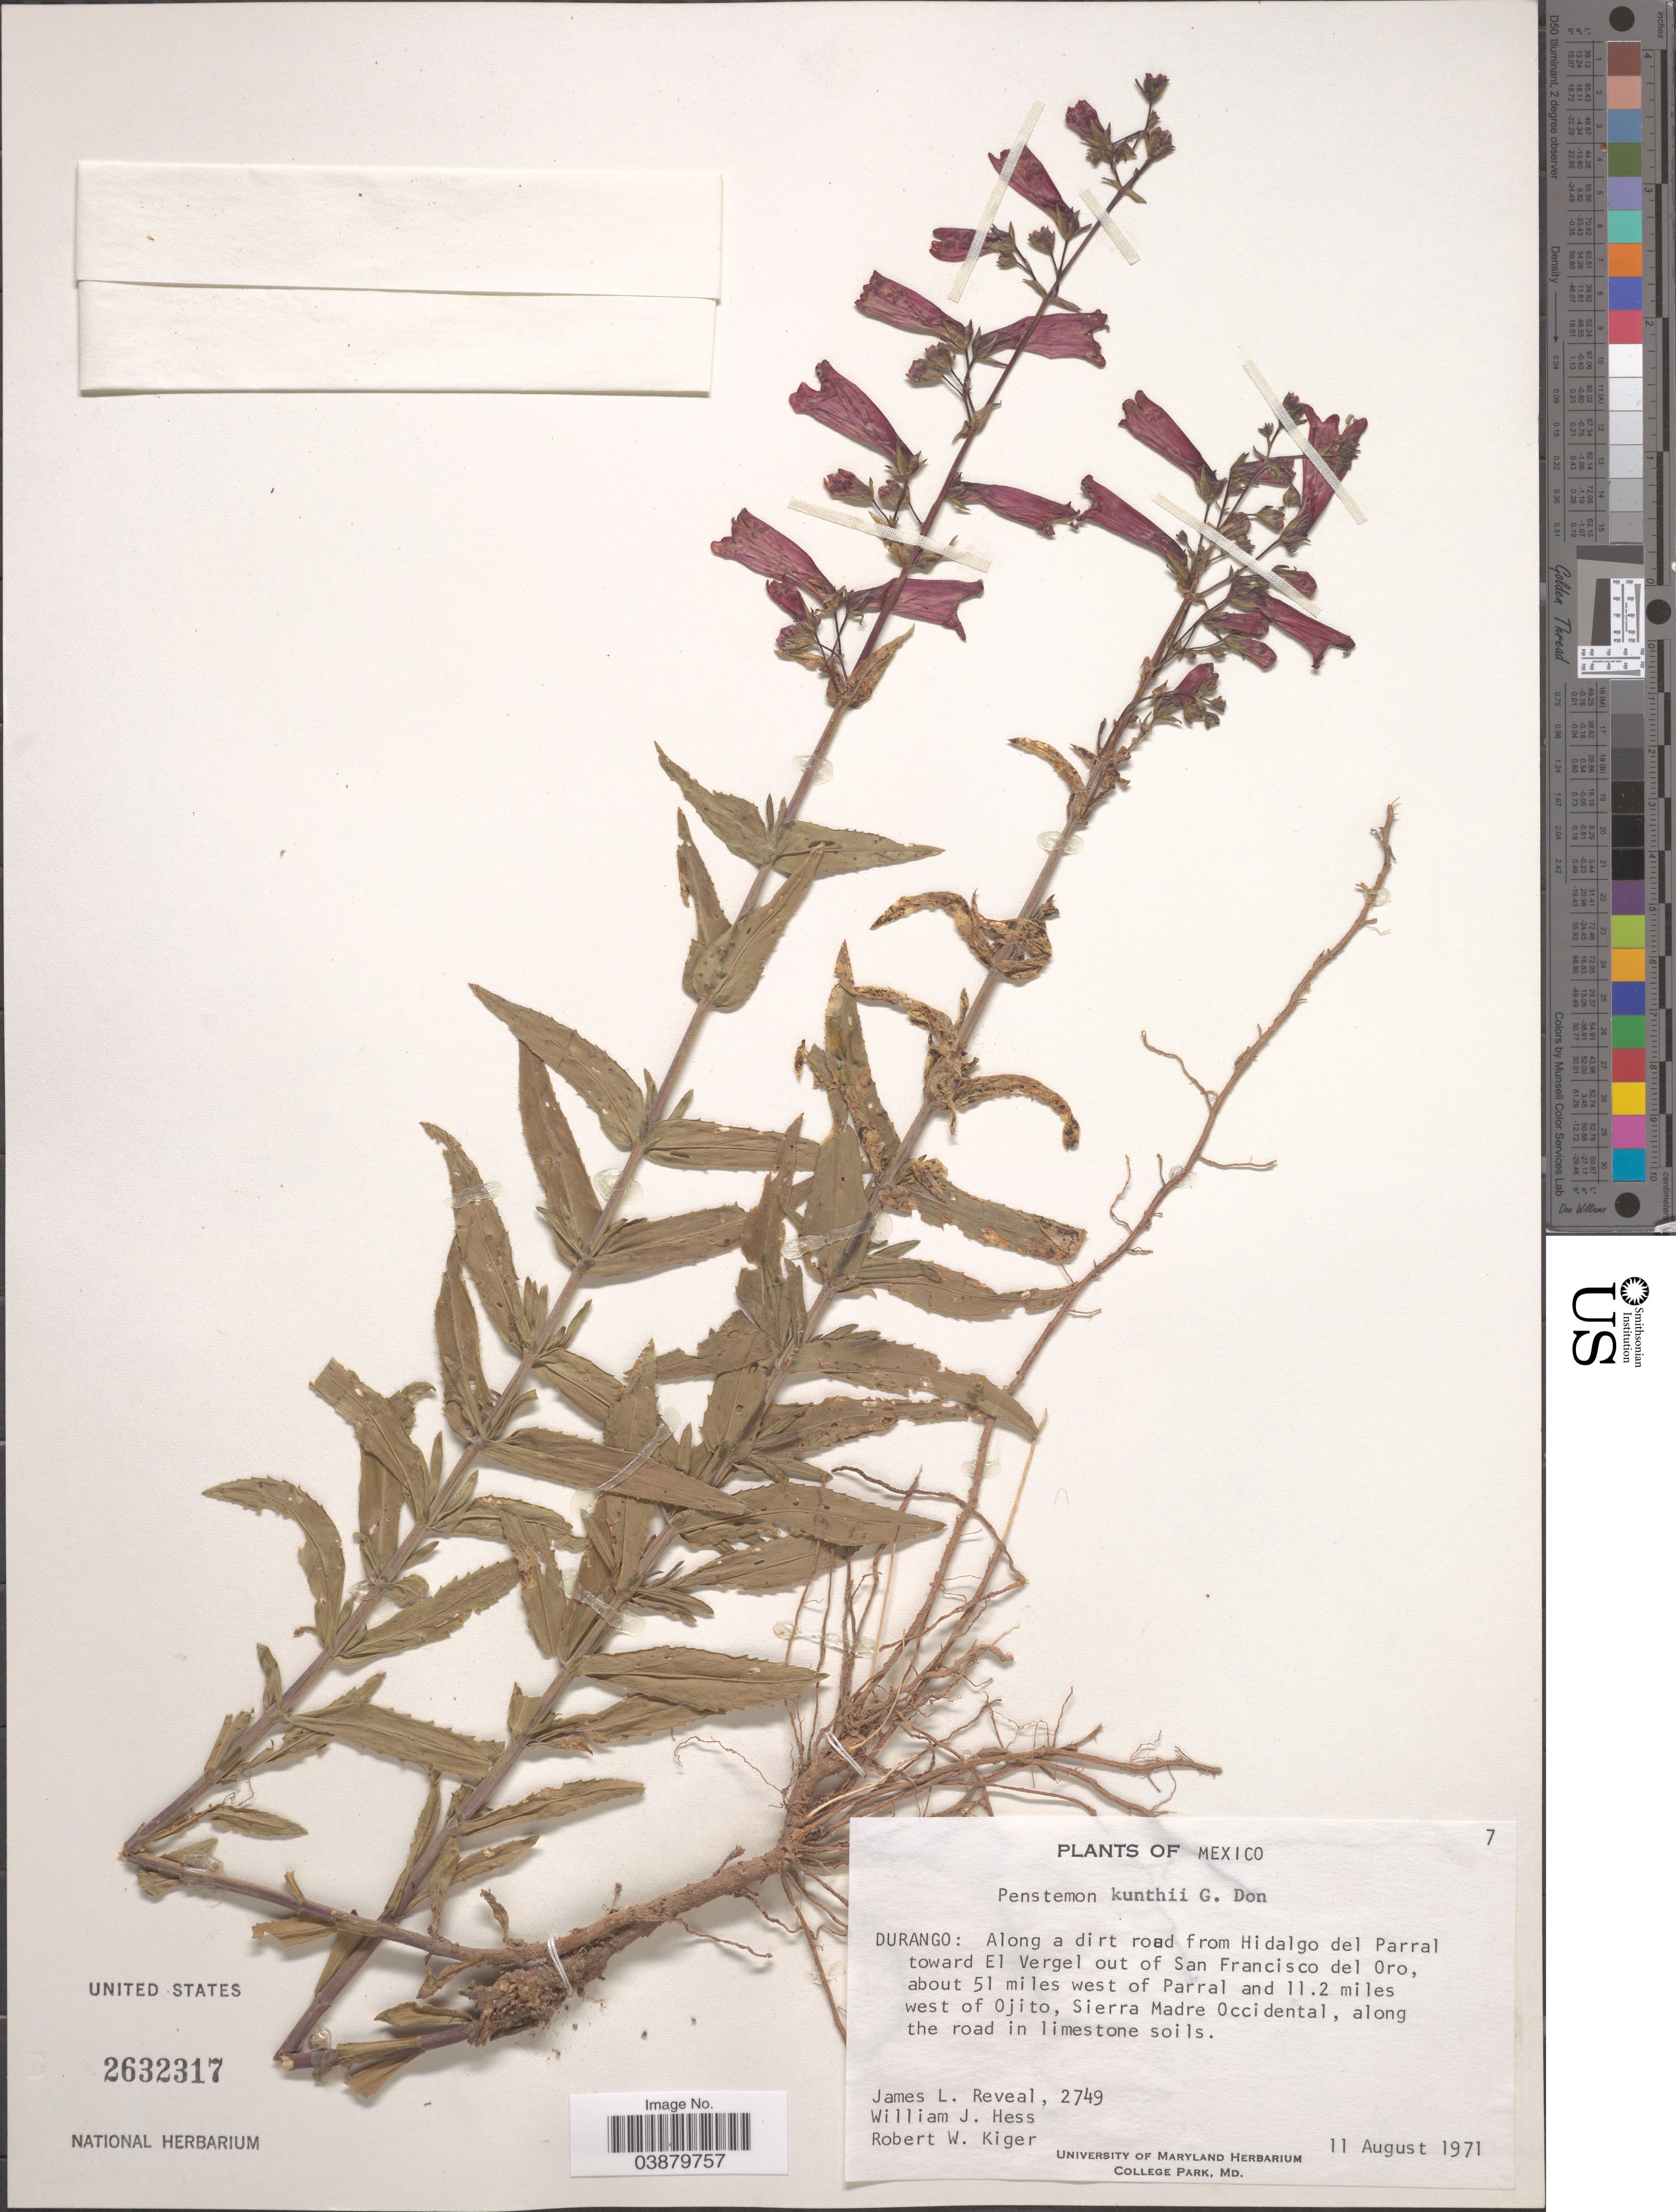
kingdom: Plantae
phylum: Tracheophyta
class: Magnoliopsida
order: Lamiales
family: Plantaginaceae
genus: Penstemon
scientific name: Penstemon kunthii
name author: G. Don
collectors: J. L. Reveal, W. Hess & R. Kiger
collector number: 2749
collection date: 1971-08-11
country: Mexico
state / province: Durango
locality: Along a dirt road from Hidalgo del Parral toward El Vergel out of San Francisco del Oro, about 51 miles west of Parral and 11.2 miles west of Ojito, Sierra Madre Occidental, along the road in limestone soils.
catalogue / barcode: US 2632317